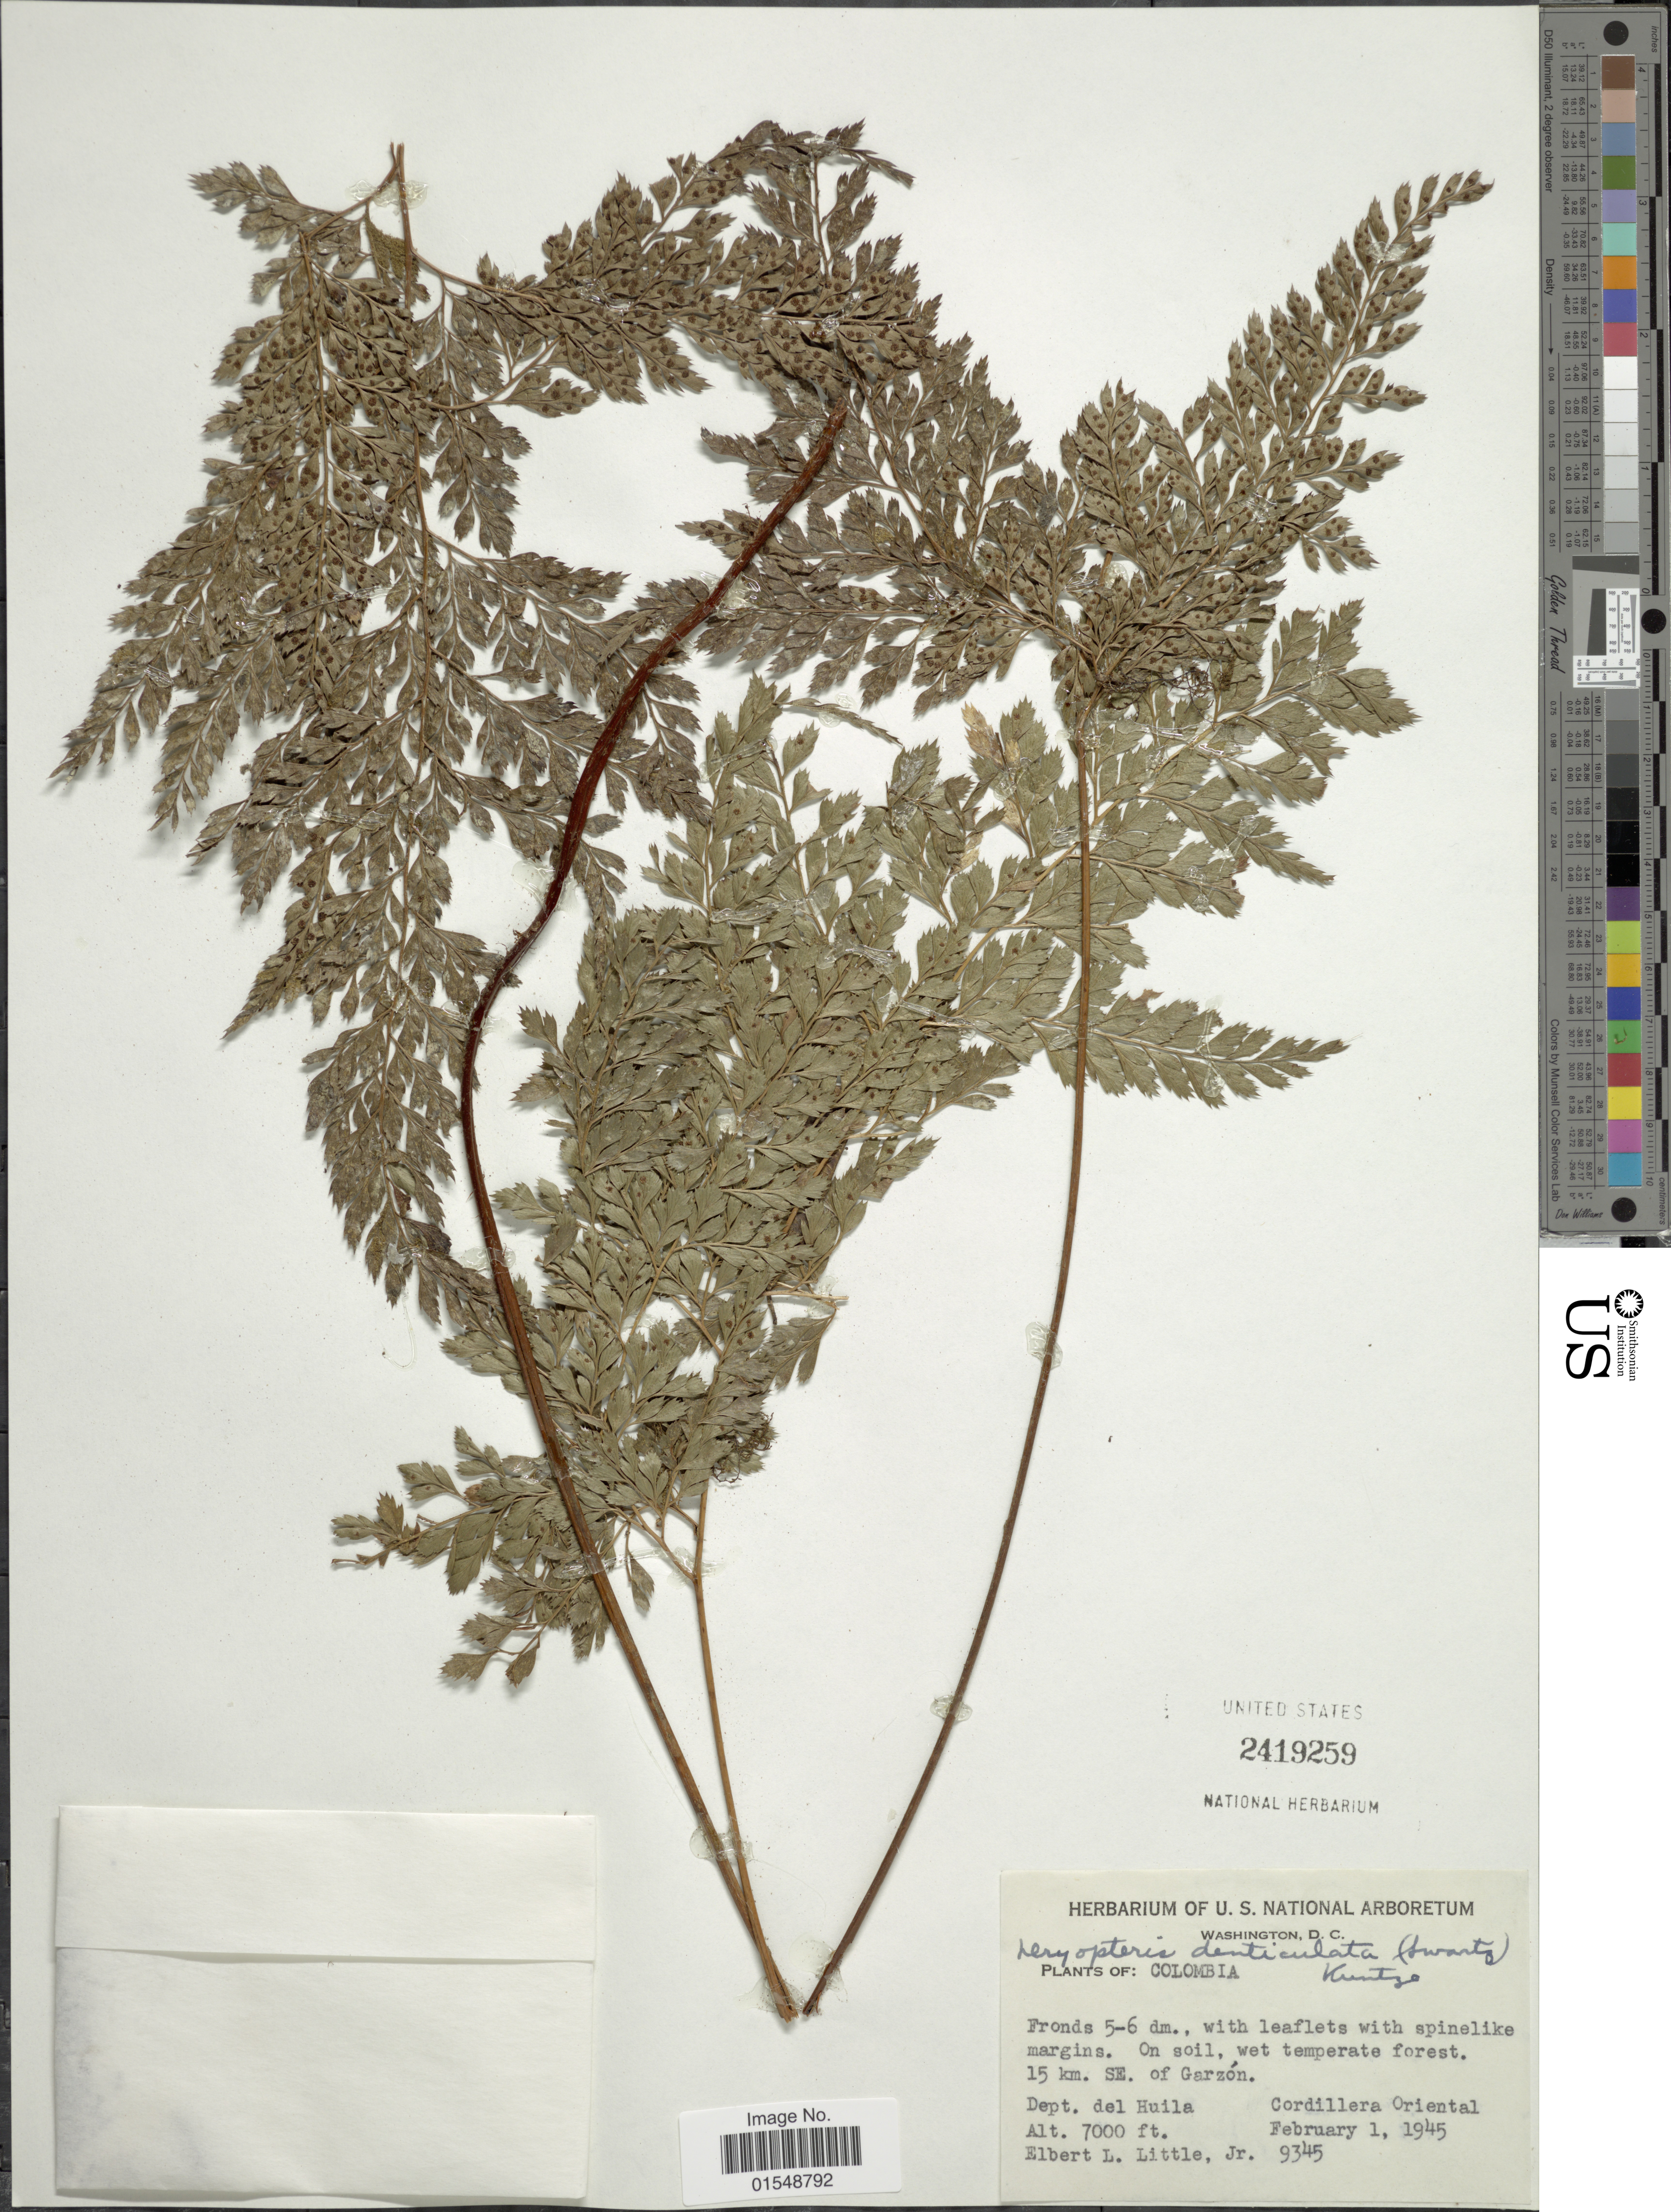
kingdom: Plantae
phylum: Tracheophyta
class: Polypodiopsida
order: Polypodiales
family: Dryopteridaceae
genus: Arachniodes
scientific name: Arachniodes denticulata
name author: (Sw.) Ching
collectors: E. L. Little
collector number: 9345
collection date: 1945-02-01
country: Colombia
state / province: Huila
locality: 15 km. SE. of Garzón, Cordillera Oriental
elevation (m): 2134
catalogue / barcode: US 2419259